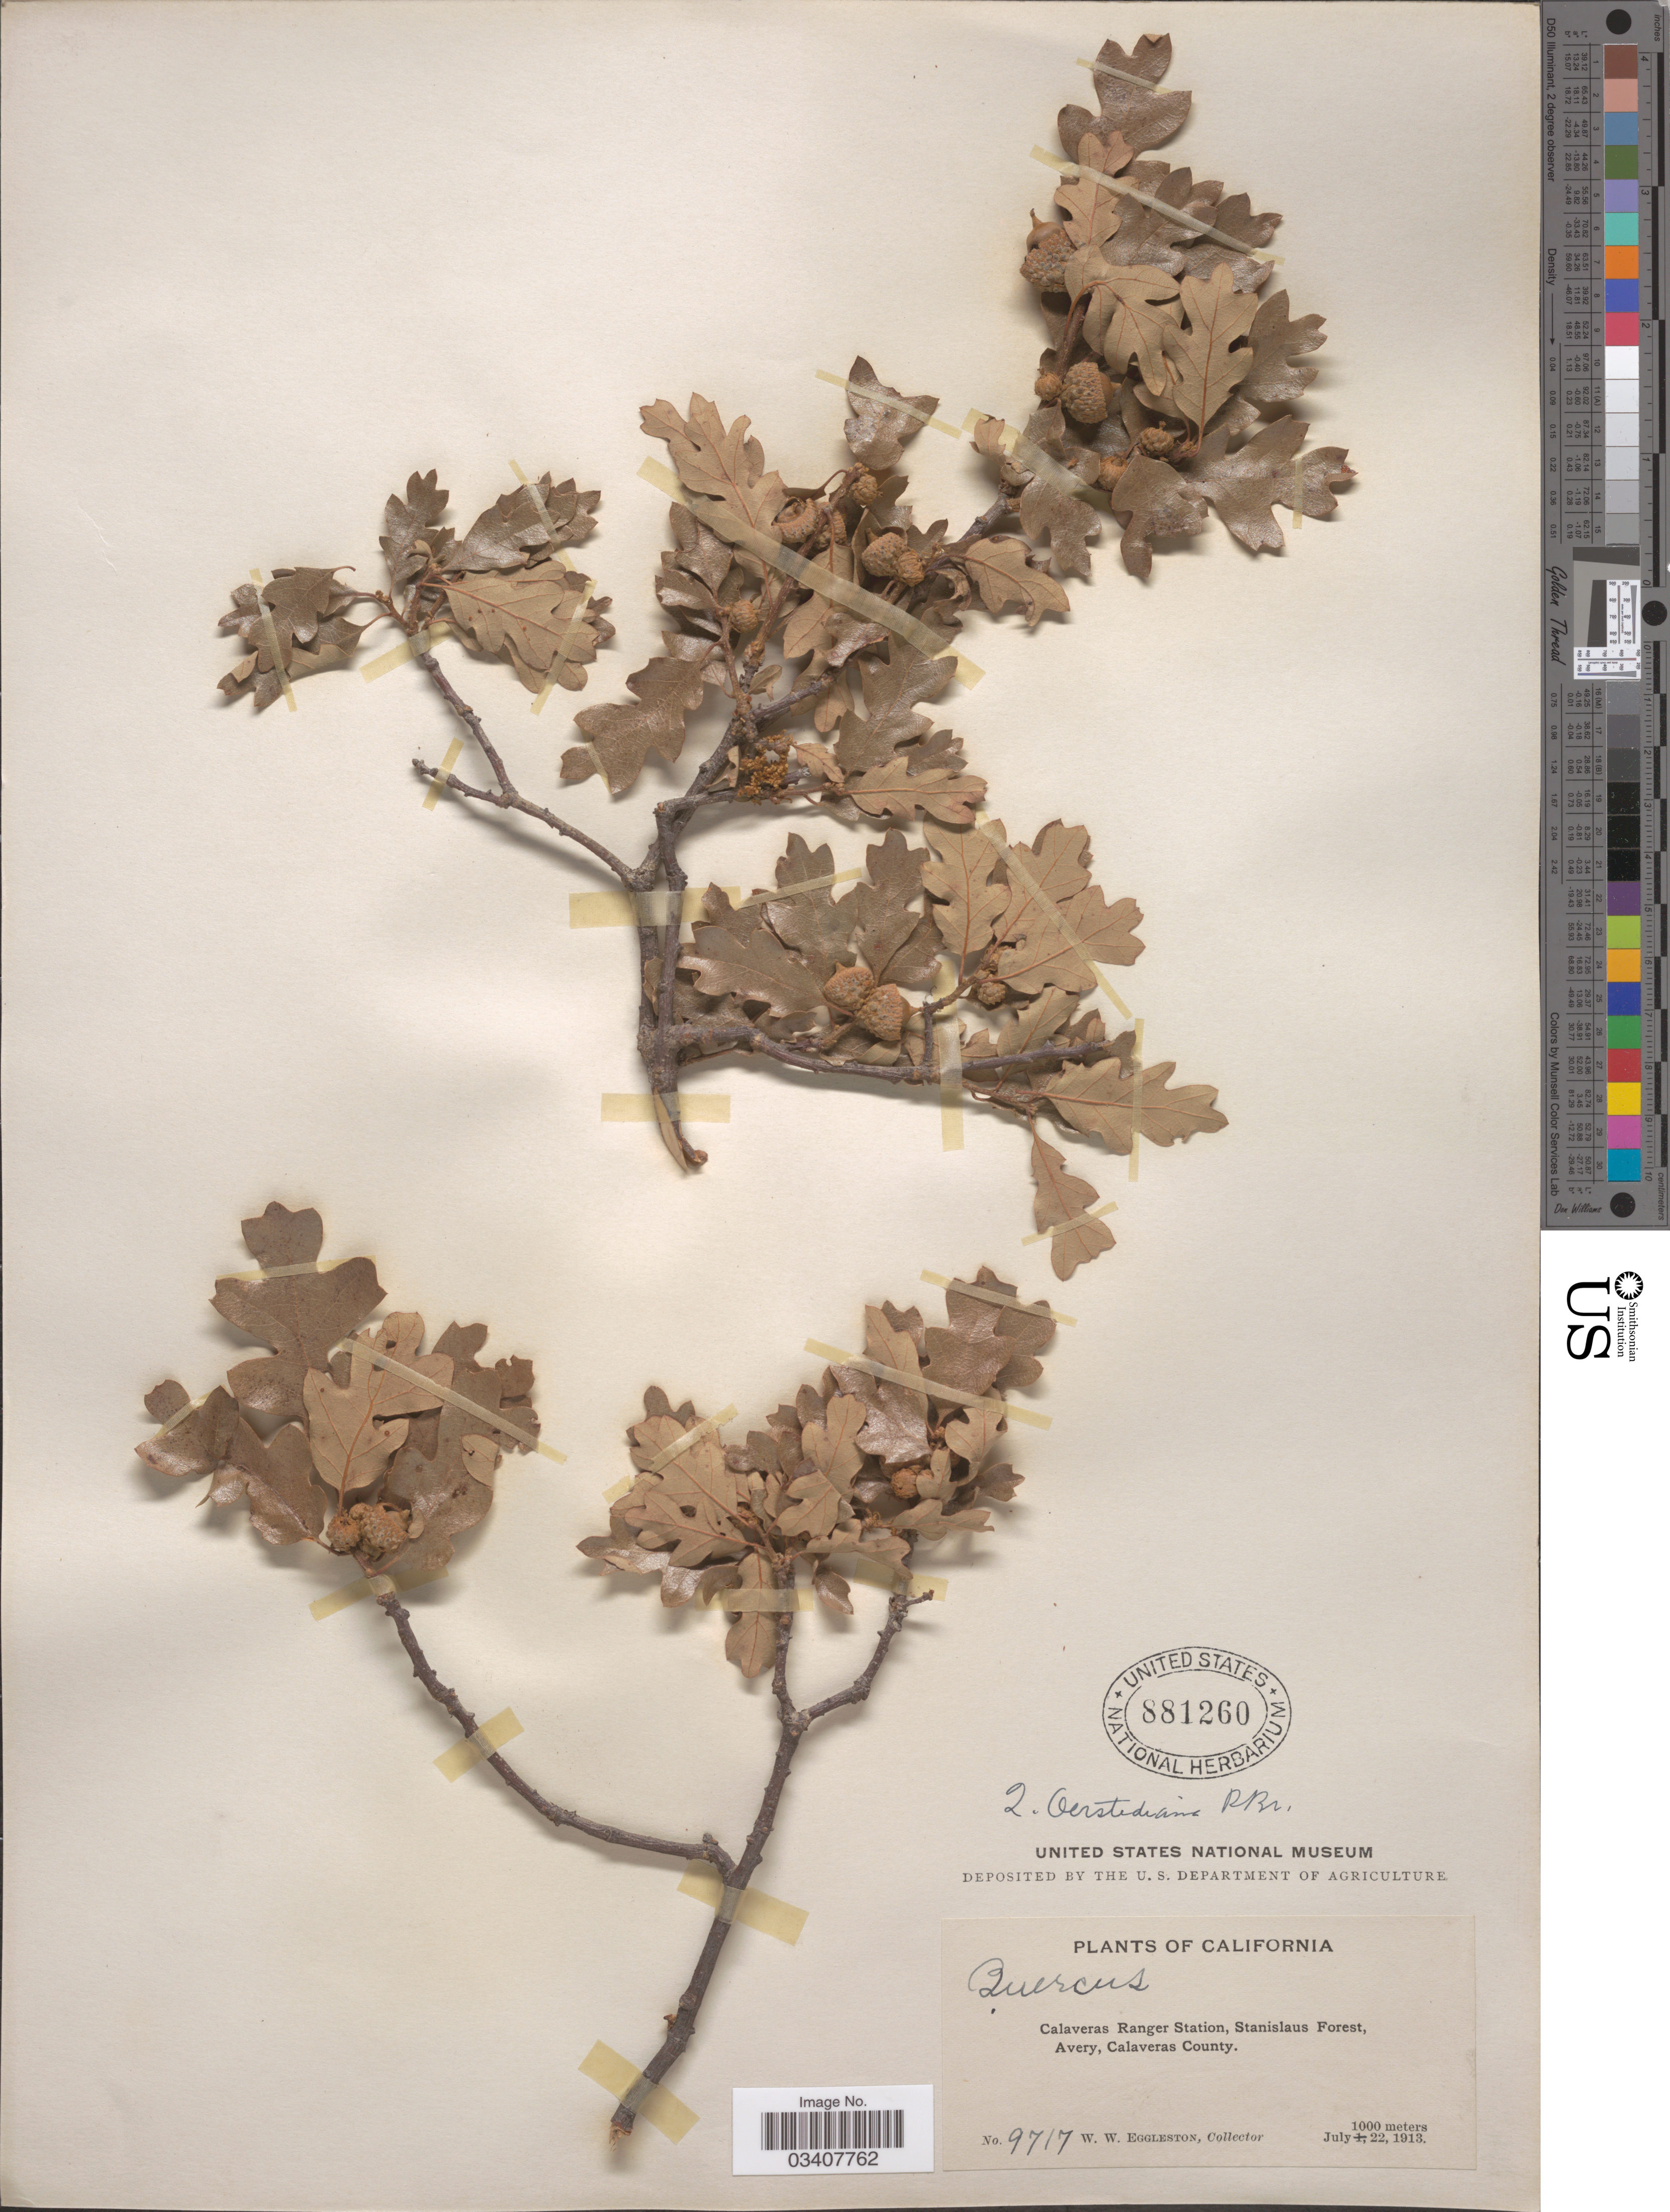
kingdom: Plantae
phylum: Tracheophyta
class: Magnoliopsida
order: Fagales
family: Fagaceae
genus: Quercus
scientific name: Quercus oerstediana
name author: R. Br.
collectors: W. W. Eggleston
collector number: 9717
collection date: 1913-07-22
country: United States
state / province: California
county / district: Calaveras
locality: Calaveras Ranger Station, Stanislaus Forest, Avery, Calaveras County.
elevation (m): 1000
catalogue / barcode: US 881260